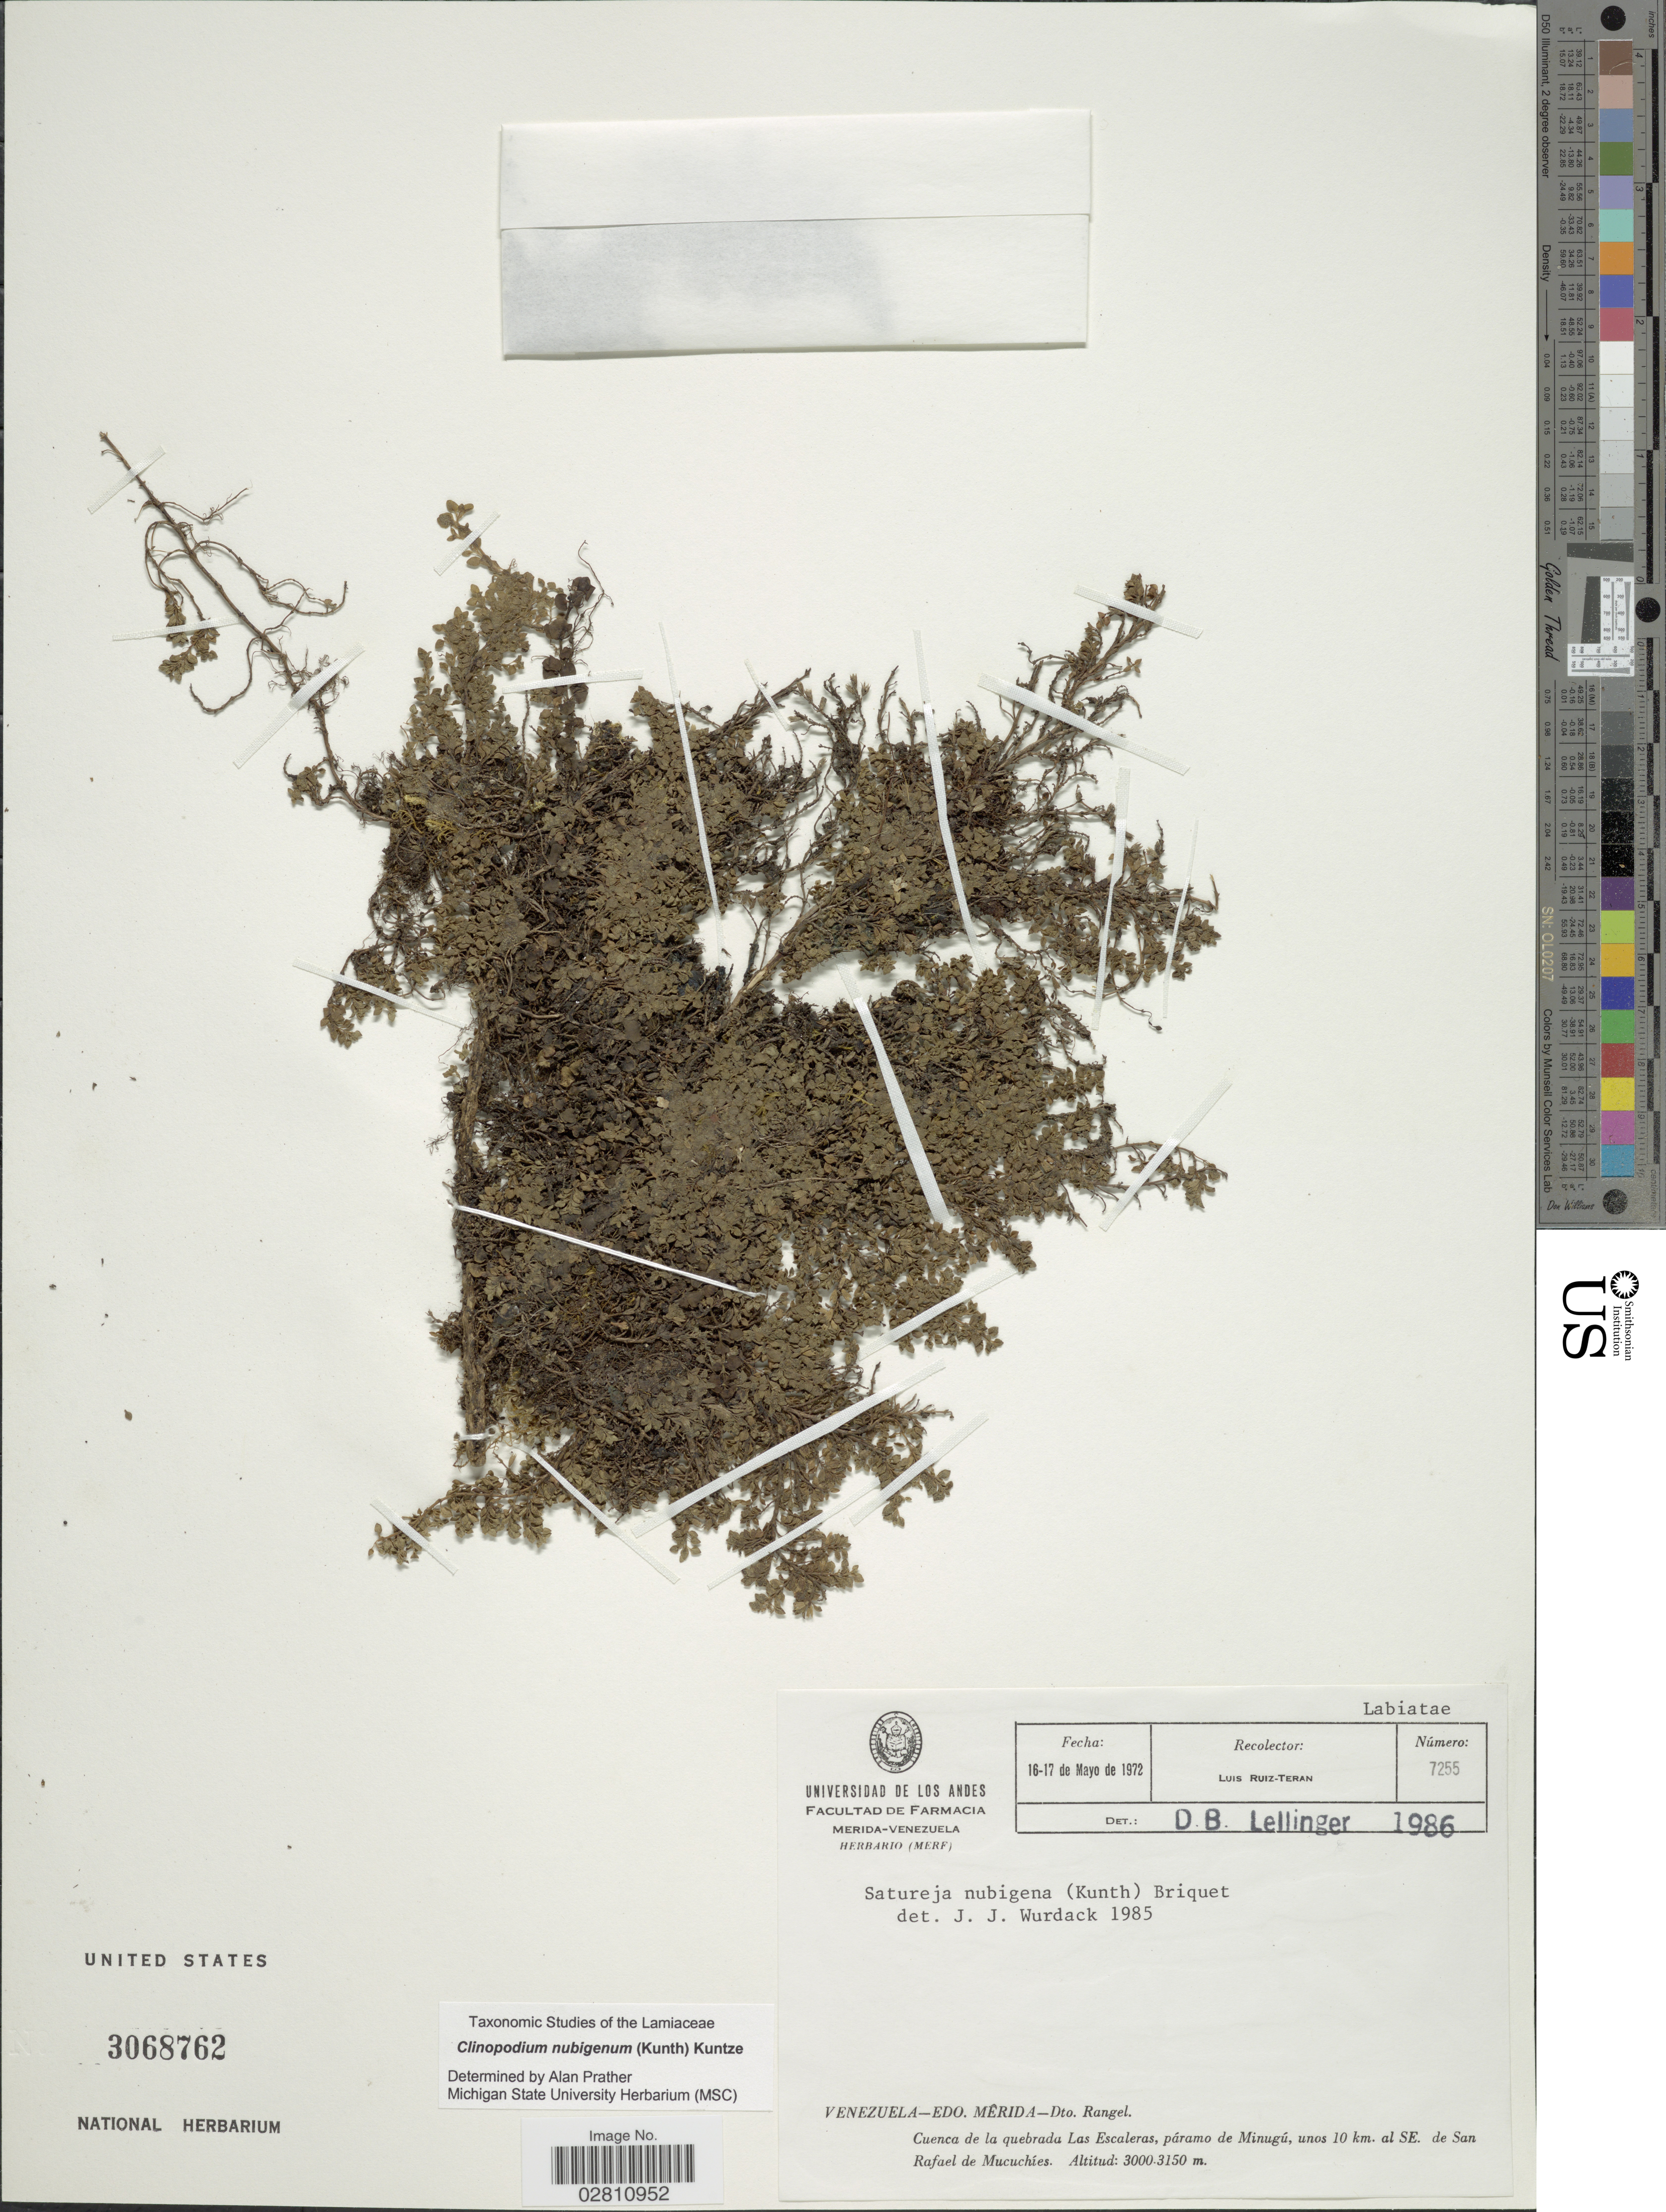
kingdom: Plantae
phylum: Tracheophyta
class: Magnoliopsida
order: Lamiales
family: Lamiaceae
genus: Clinopodium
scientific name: Clinopodium nubigenum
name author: (Kunth) Kuntze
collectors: L. E. Ruíz-Terán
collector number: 7255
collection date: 1972-05-16/1972-05-17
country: Venezuela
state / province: Mérida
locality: Edo. Merida-Dto. Rangel. Cuenca de la quebrada Las Escaleras, páramo de Minugú, unos 10 km. al SE. de San Rafael de Mucuhíes.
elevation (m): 3000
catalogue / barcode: US 3068762